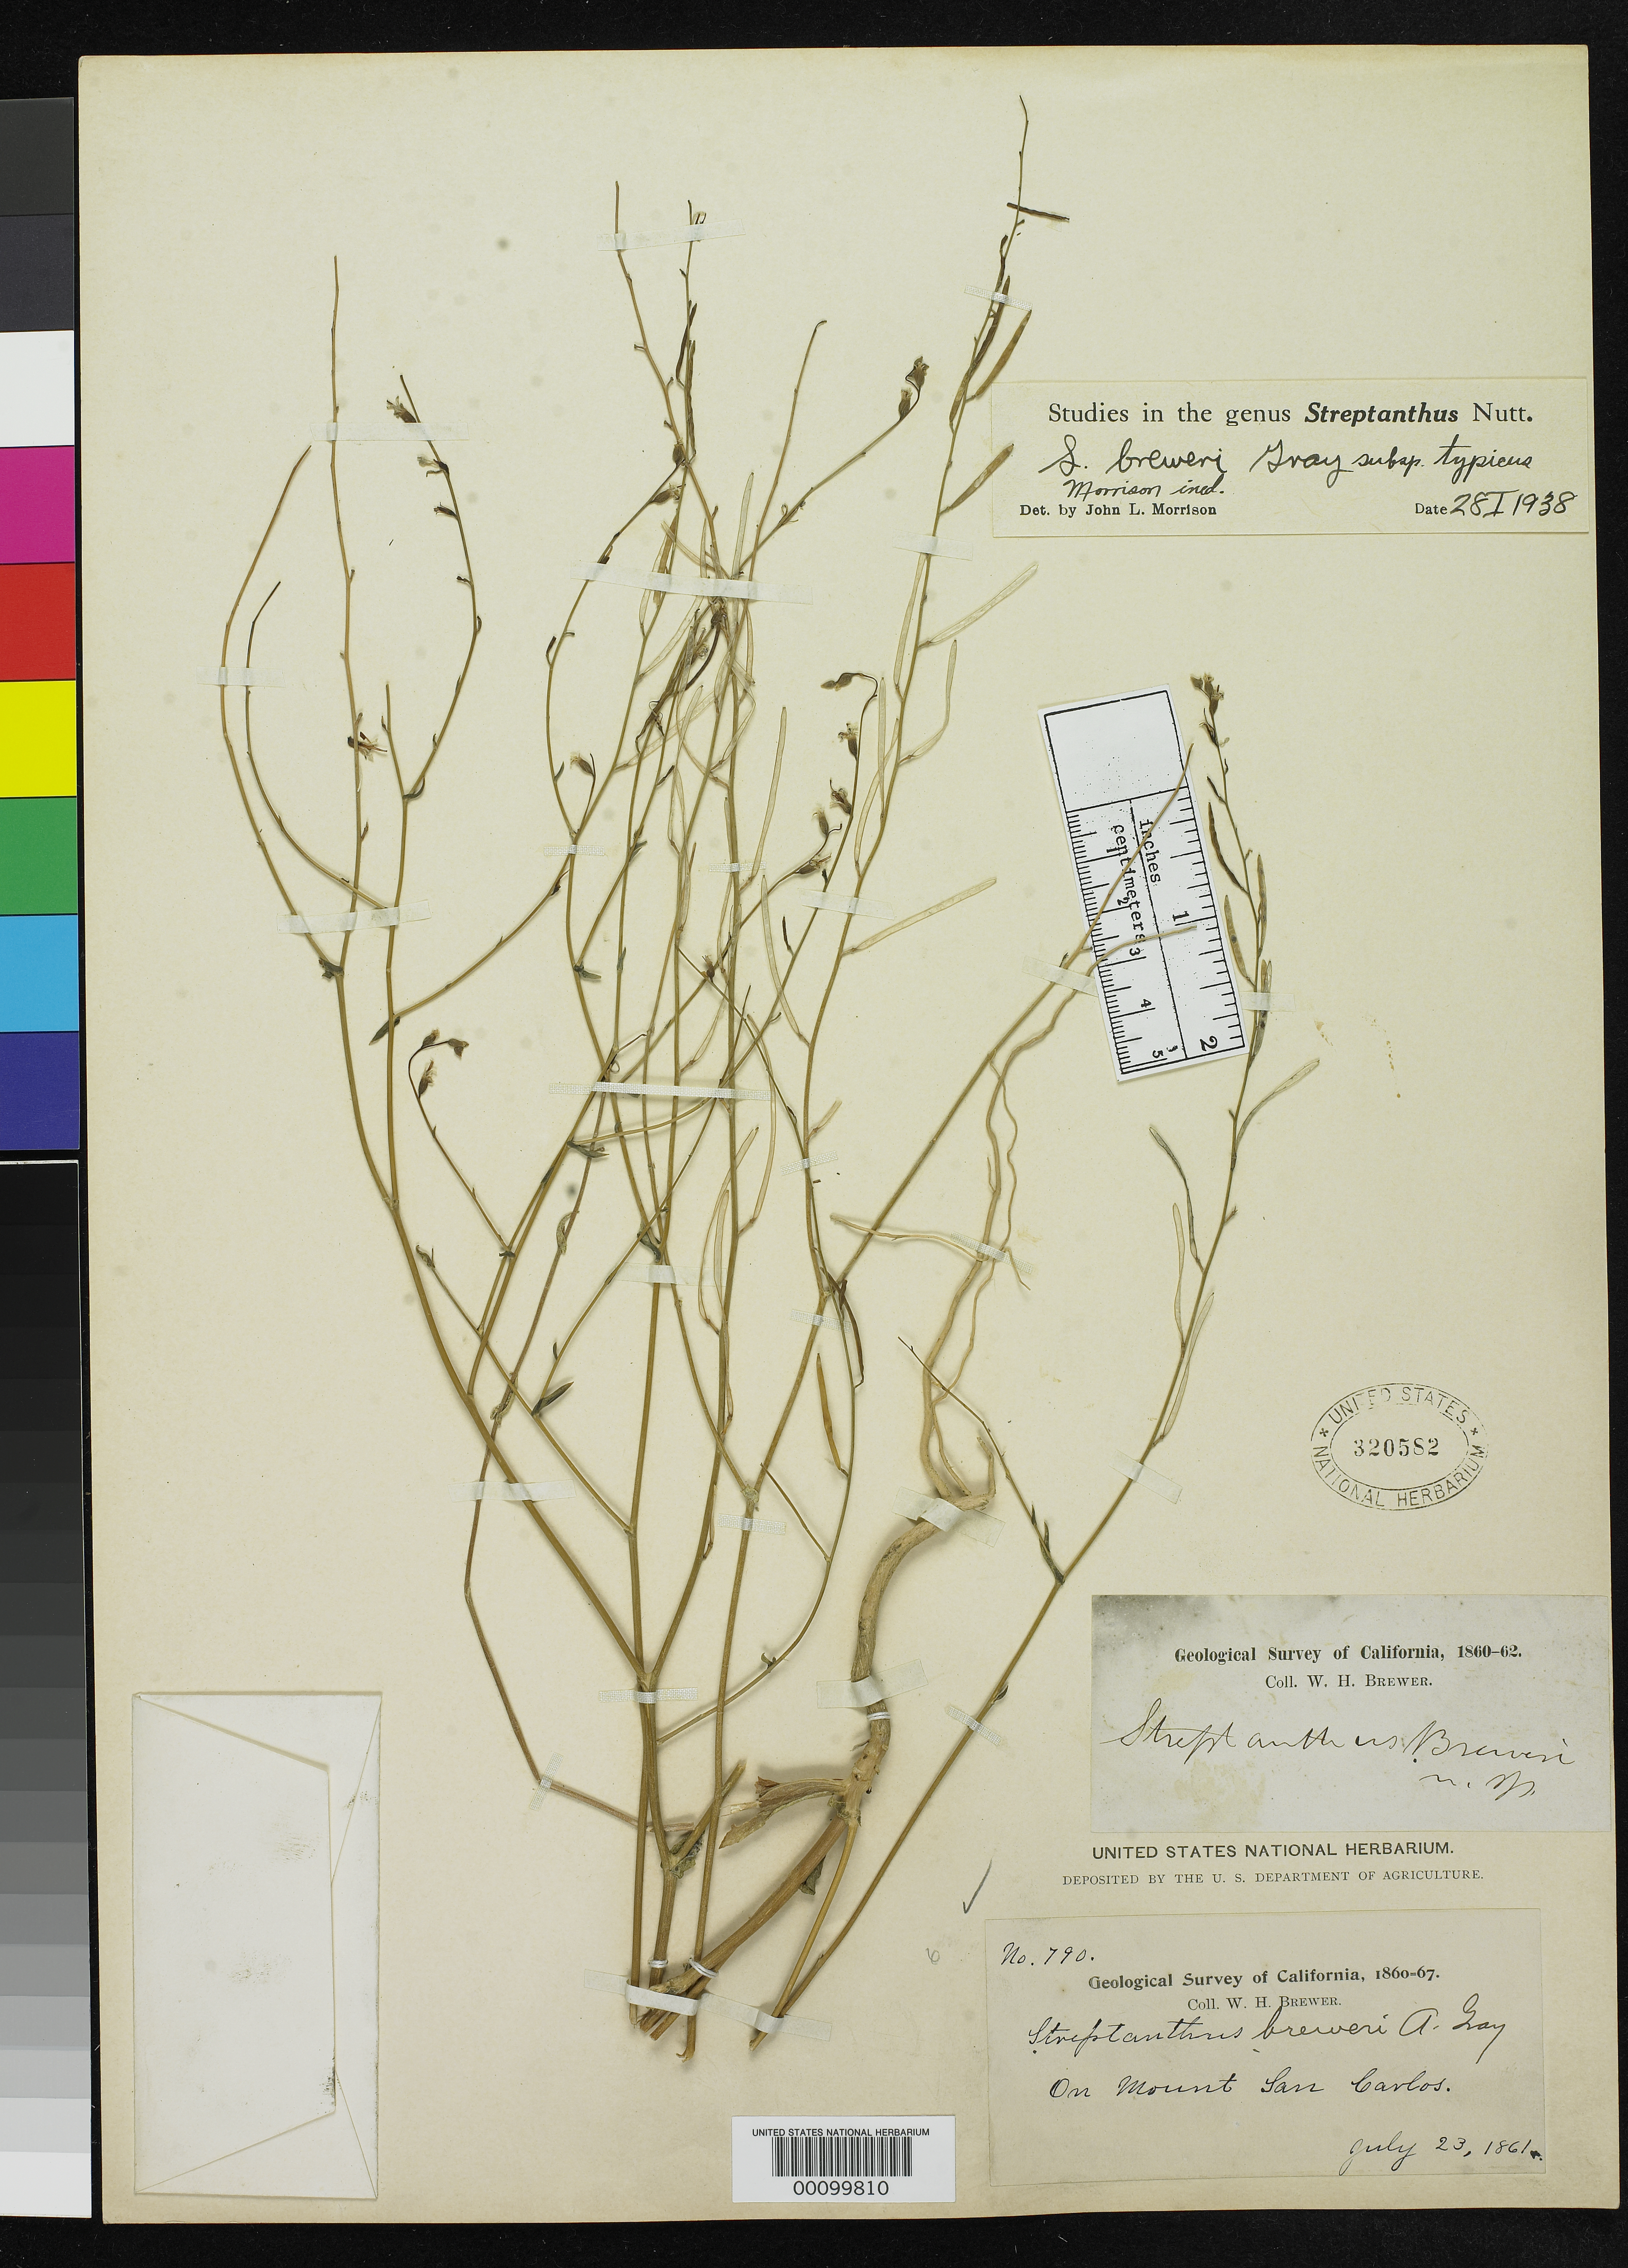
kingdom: Plantae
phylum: Tracheophyta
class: Magnoliopsida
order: Brassicales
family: Brassicaceae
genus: Streptanthus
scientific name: Streptanthus breweri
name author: A. Gray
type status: Syntype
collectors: W. H. Brewer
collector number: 790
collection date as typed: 23 Jul 1861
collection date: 1861-07-23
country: United States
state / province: California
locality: On Mt. San Carlos near New Idria; alt. 5000 ft..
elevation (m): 1524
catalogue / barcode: US 320582